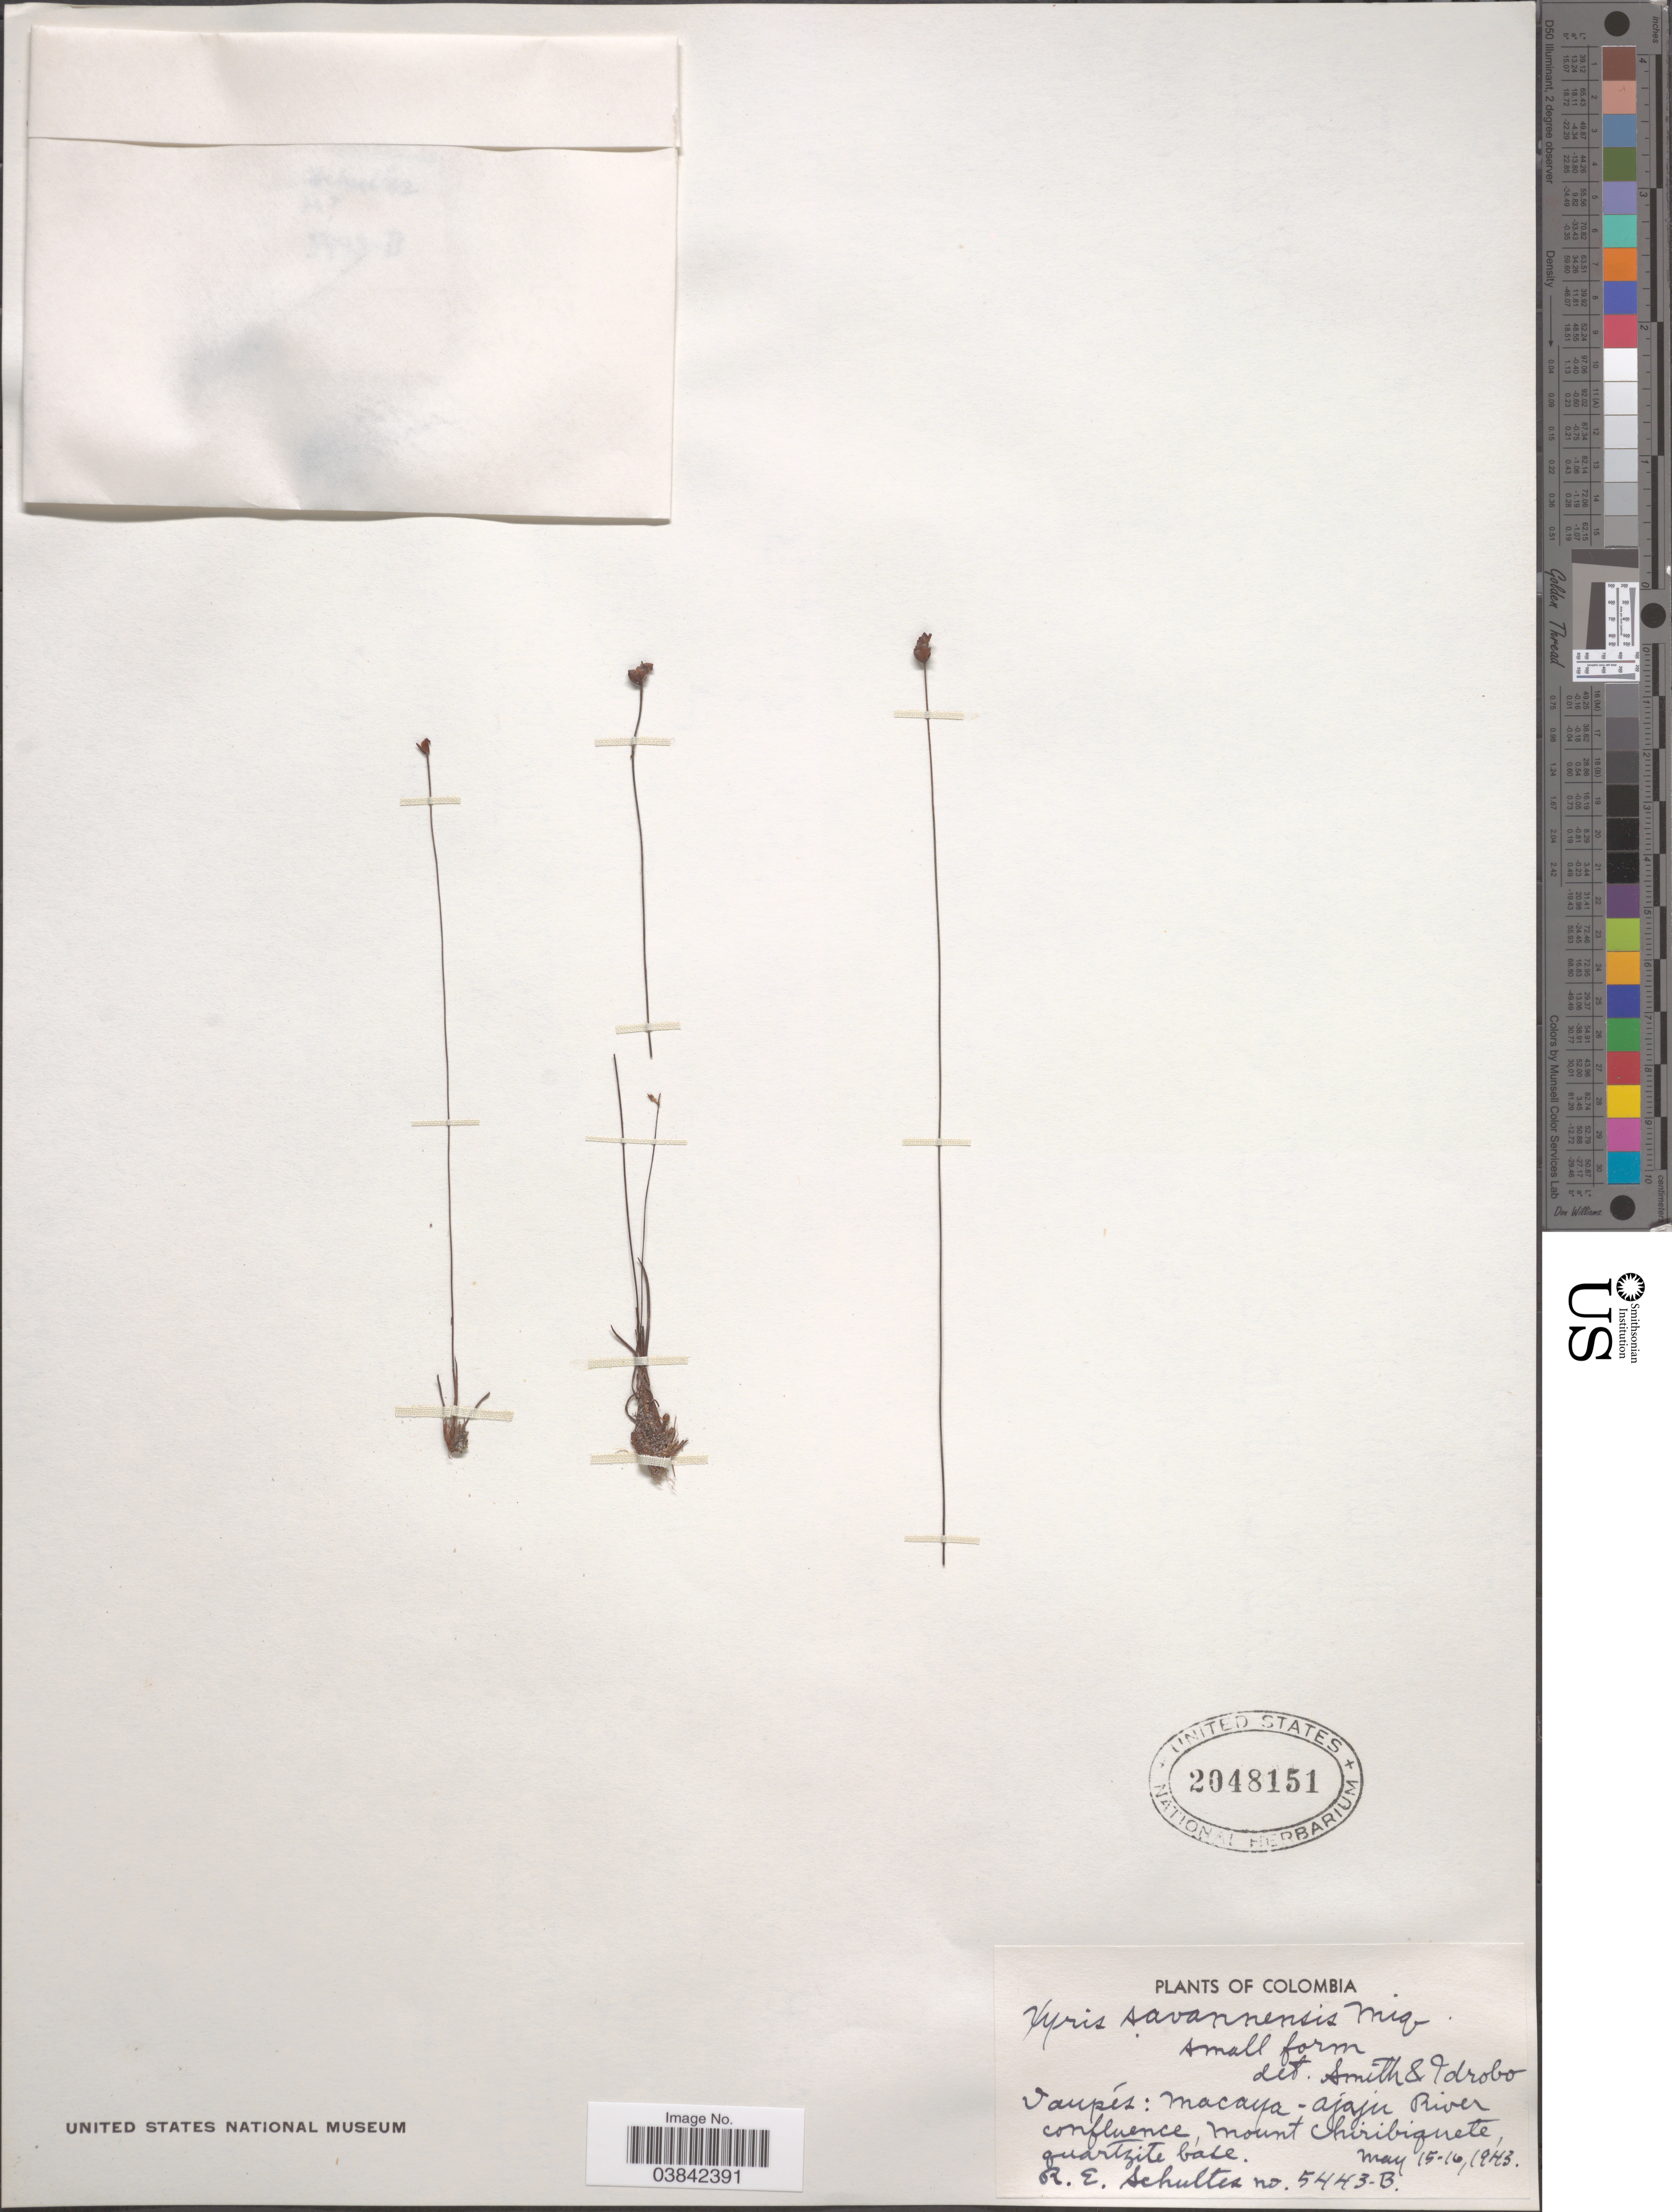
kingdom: Plantae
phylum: Tracheophyta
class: Liliopsida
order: Poales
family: Xyridaceae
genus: Xyris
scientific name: Xyris savanensis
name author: Miq.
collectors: R. E. Schultes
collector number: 5443-B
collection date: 1943-05-15/1943-05-16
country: Colombia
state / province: Vaupés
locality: Macaya-Ajaju River confluence, mount Chiribiquete, quartzite base.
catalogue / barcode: US 2048151